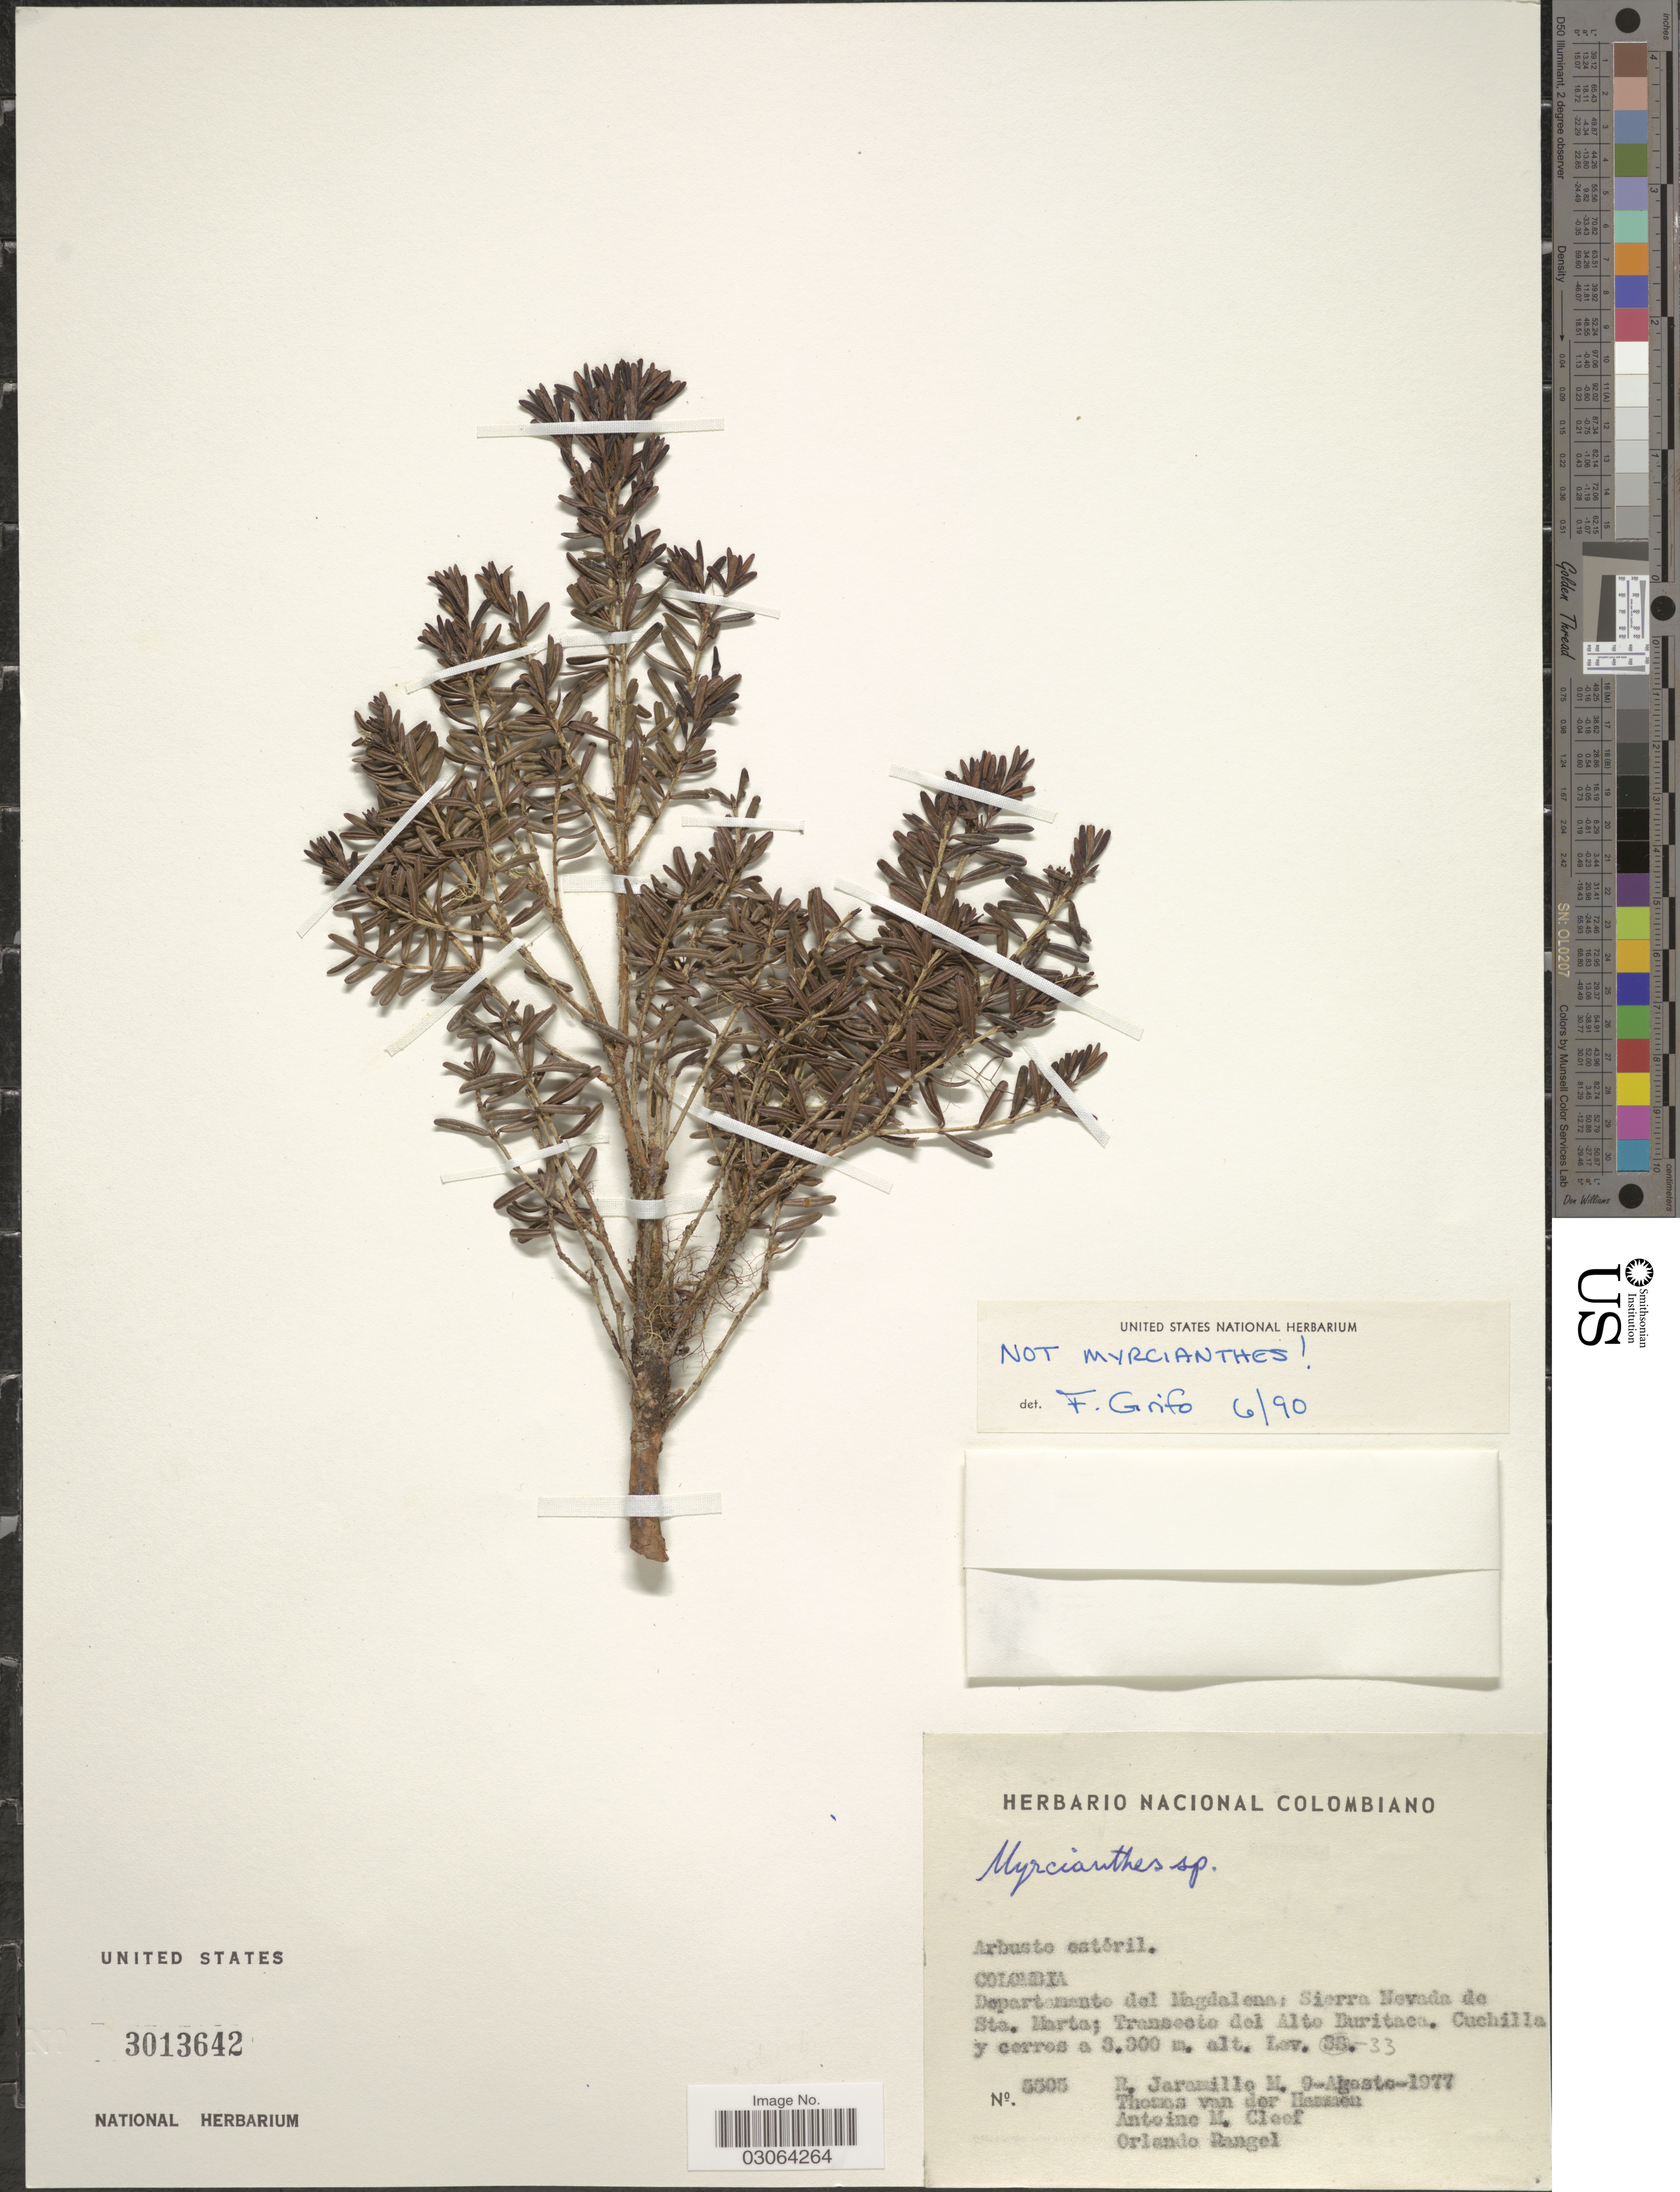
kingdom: Plantae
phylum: Tracheophyta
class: Magnoliopsida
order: Myrtales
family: Myrtaceae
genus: Myrcianthes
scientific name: Myrcianthes myrsinoides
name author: (Kunth) Grifo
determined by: Parra-O, Carlos A., Instituto de Ciencias Naturales - Universidad Nacional de Colombia (COLOMBIA)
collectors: R. Jaramillo M., T. Van der Hammen, A. M. Cleef & O. Rangel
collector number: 5505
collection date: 1977-08-09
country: Colombia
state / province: Magdalena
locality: Departamento del Magdalena: Sierra Nevada de Sta. Marta; Transecto del Alto Duritaca, Cuchilla y cerros.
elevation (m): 3300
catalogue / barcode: US 3013642